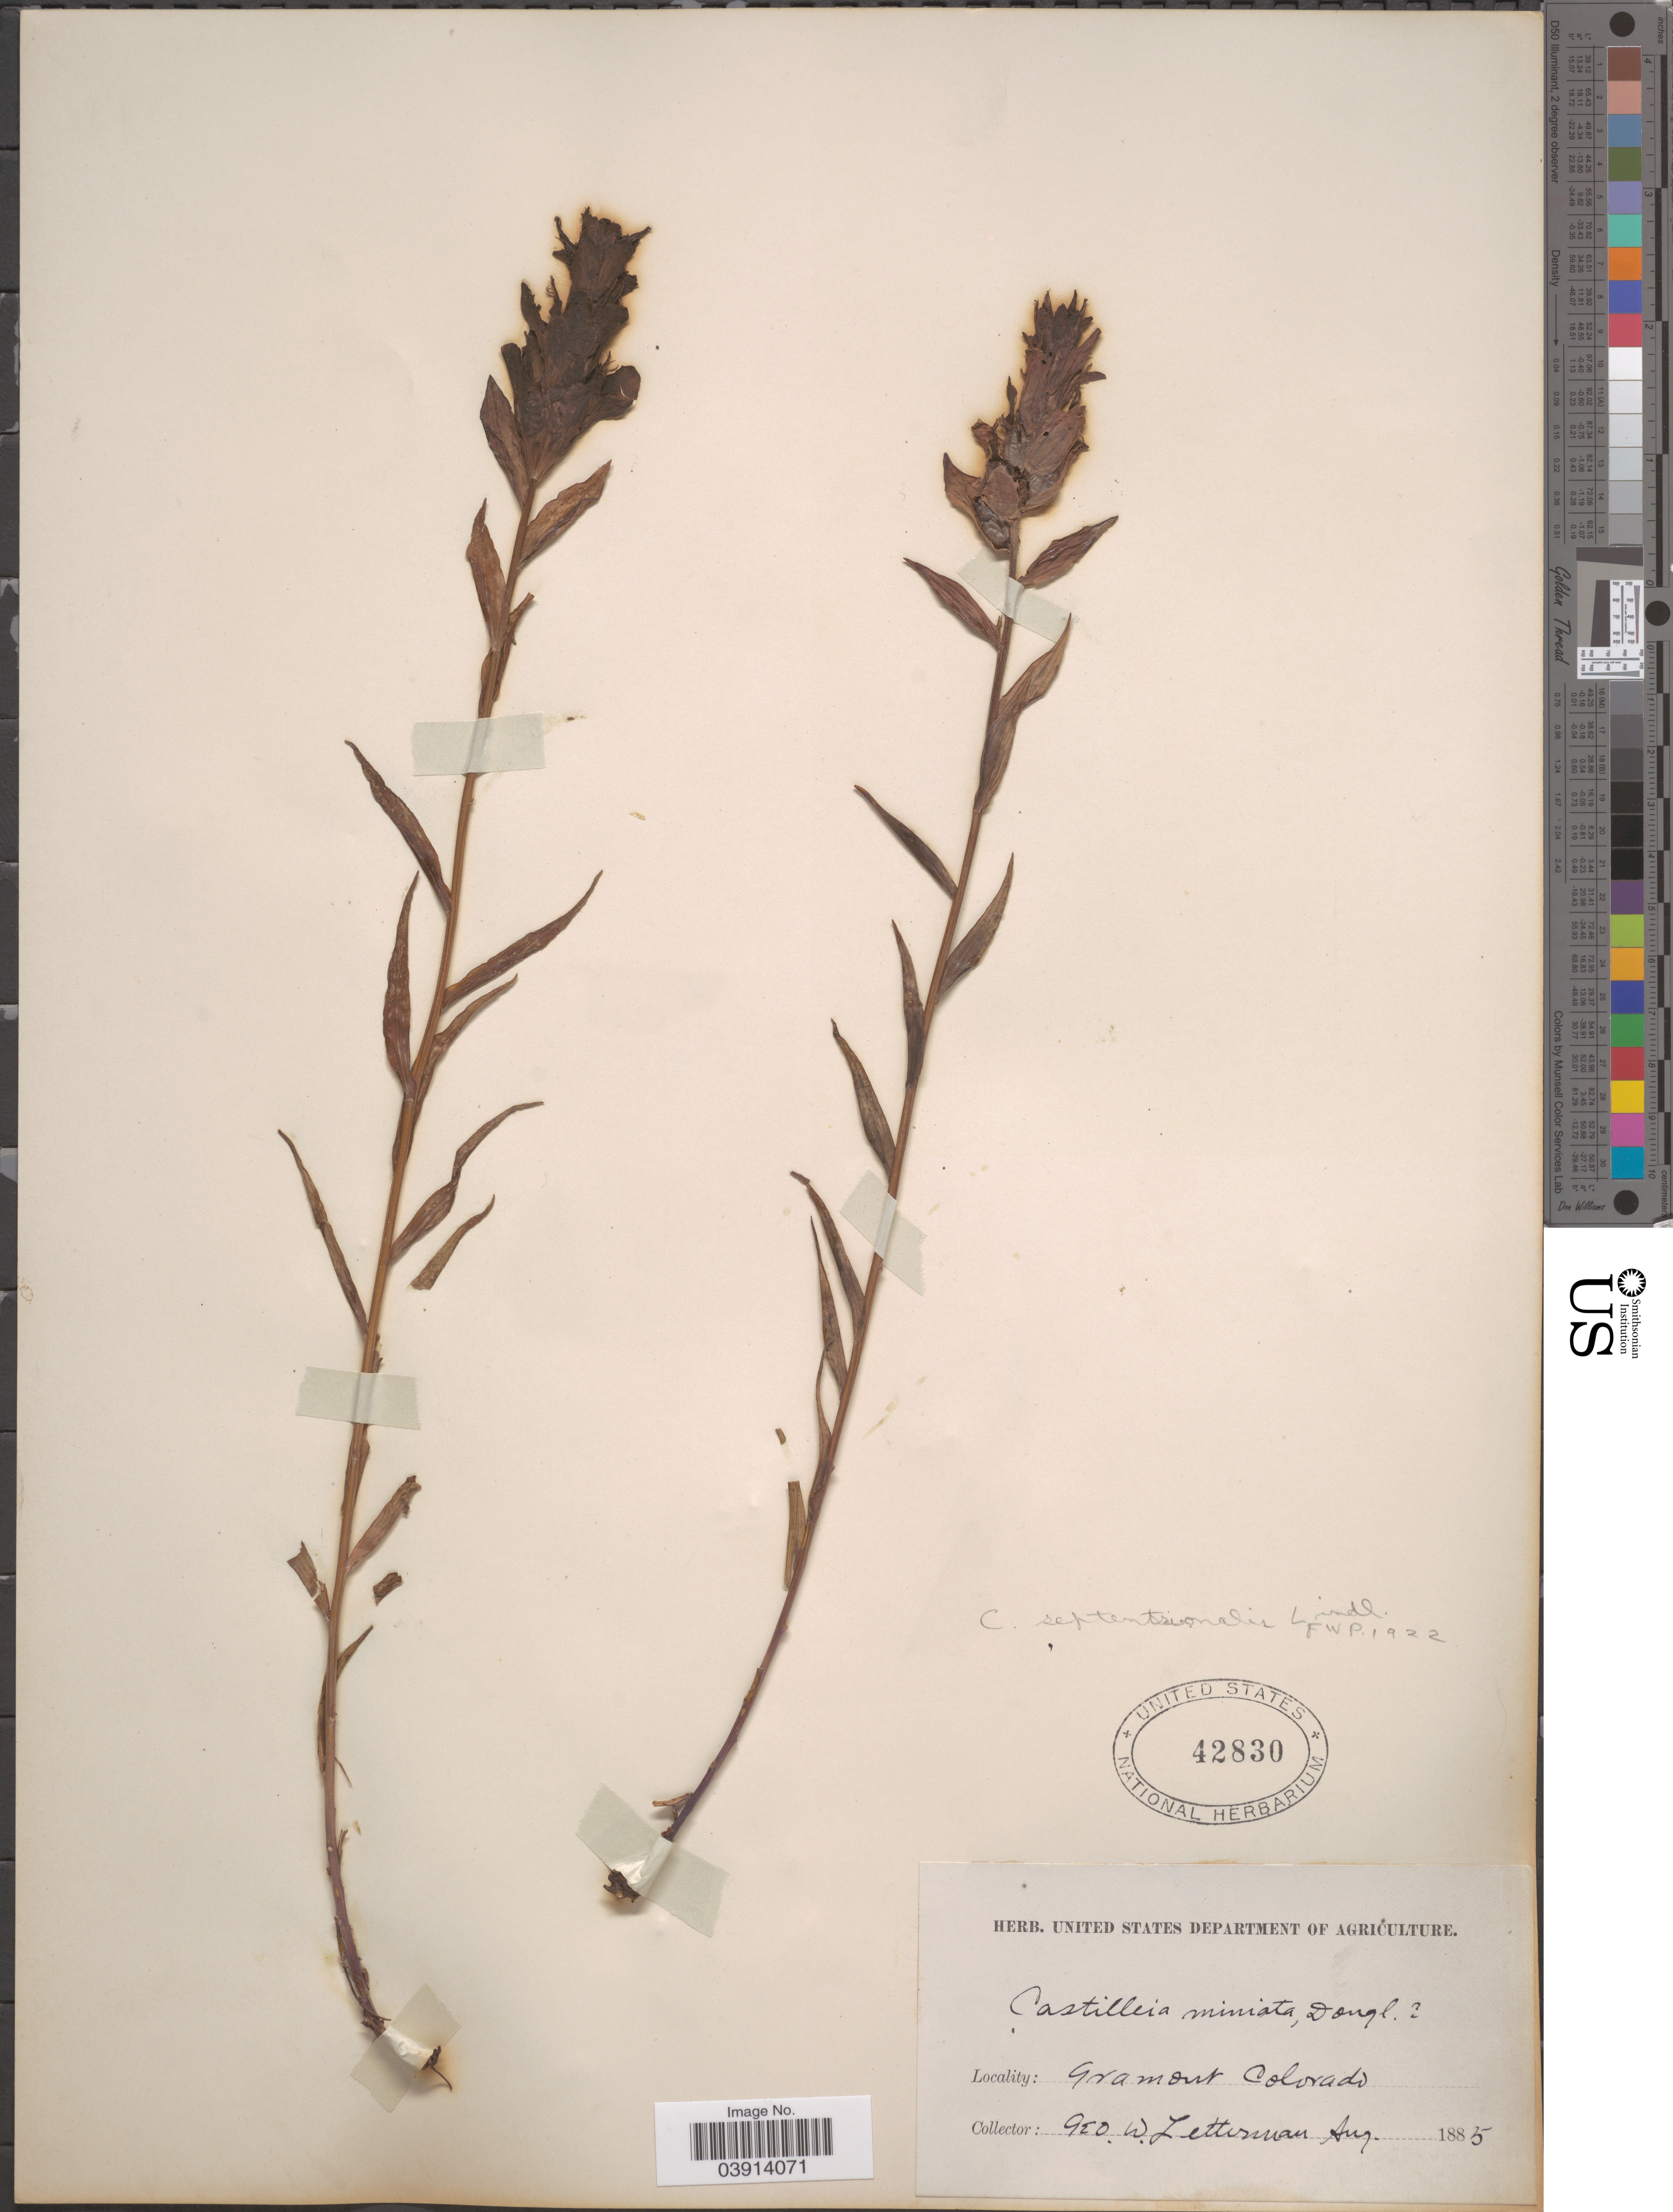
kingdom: Plantae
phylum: Tracheophyta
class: Magnoliopsida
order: Lamiales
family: Orobanchaceae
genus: Castilleja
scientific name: Castilleja septentrionalis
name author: Lindl.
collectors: G. W. Letterman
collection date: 1885-08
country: United States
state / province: Colorado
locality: Gramont.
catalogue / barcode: US 42830